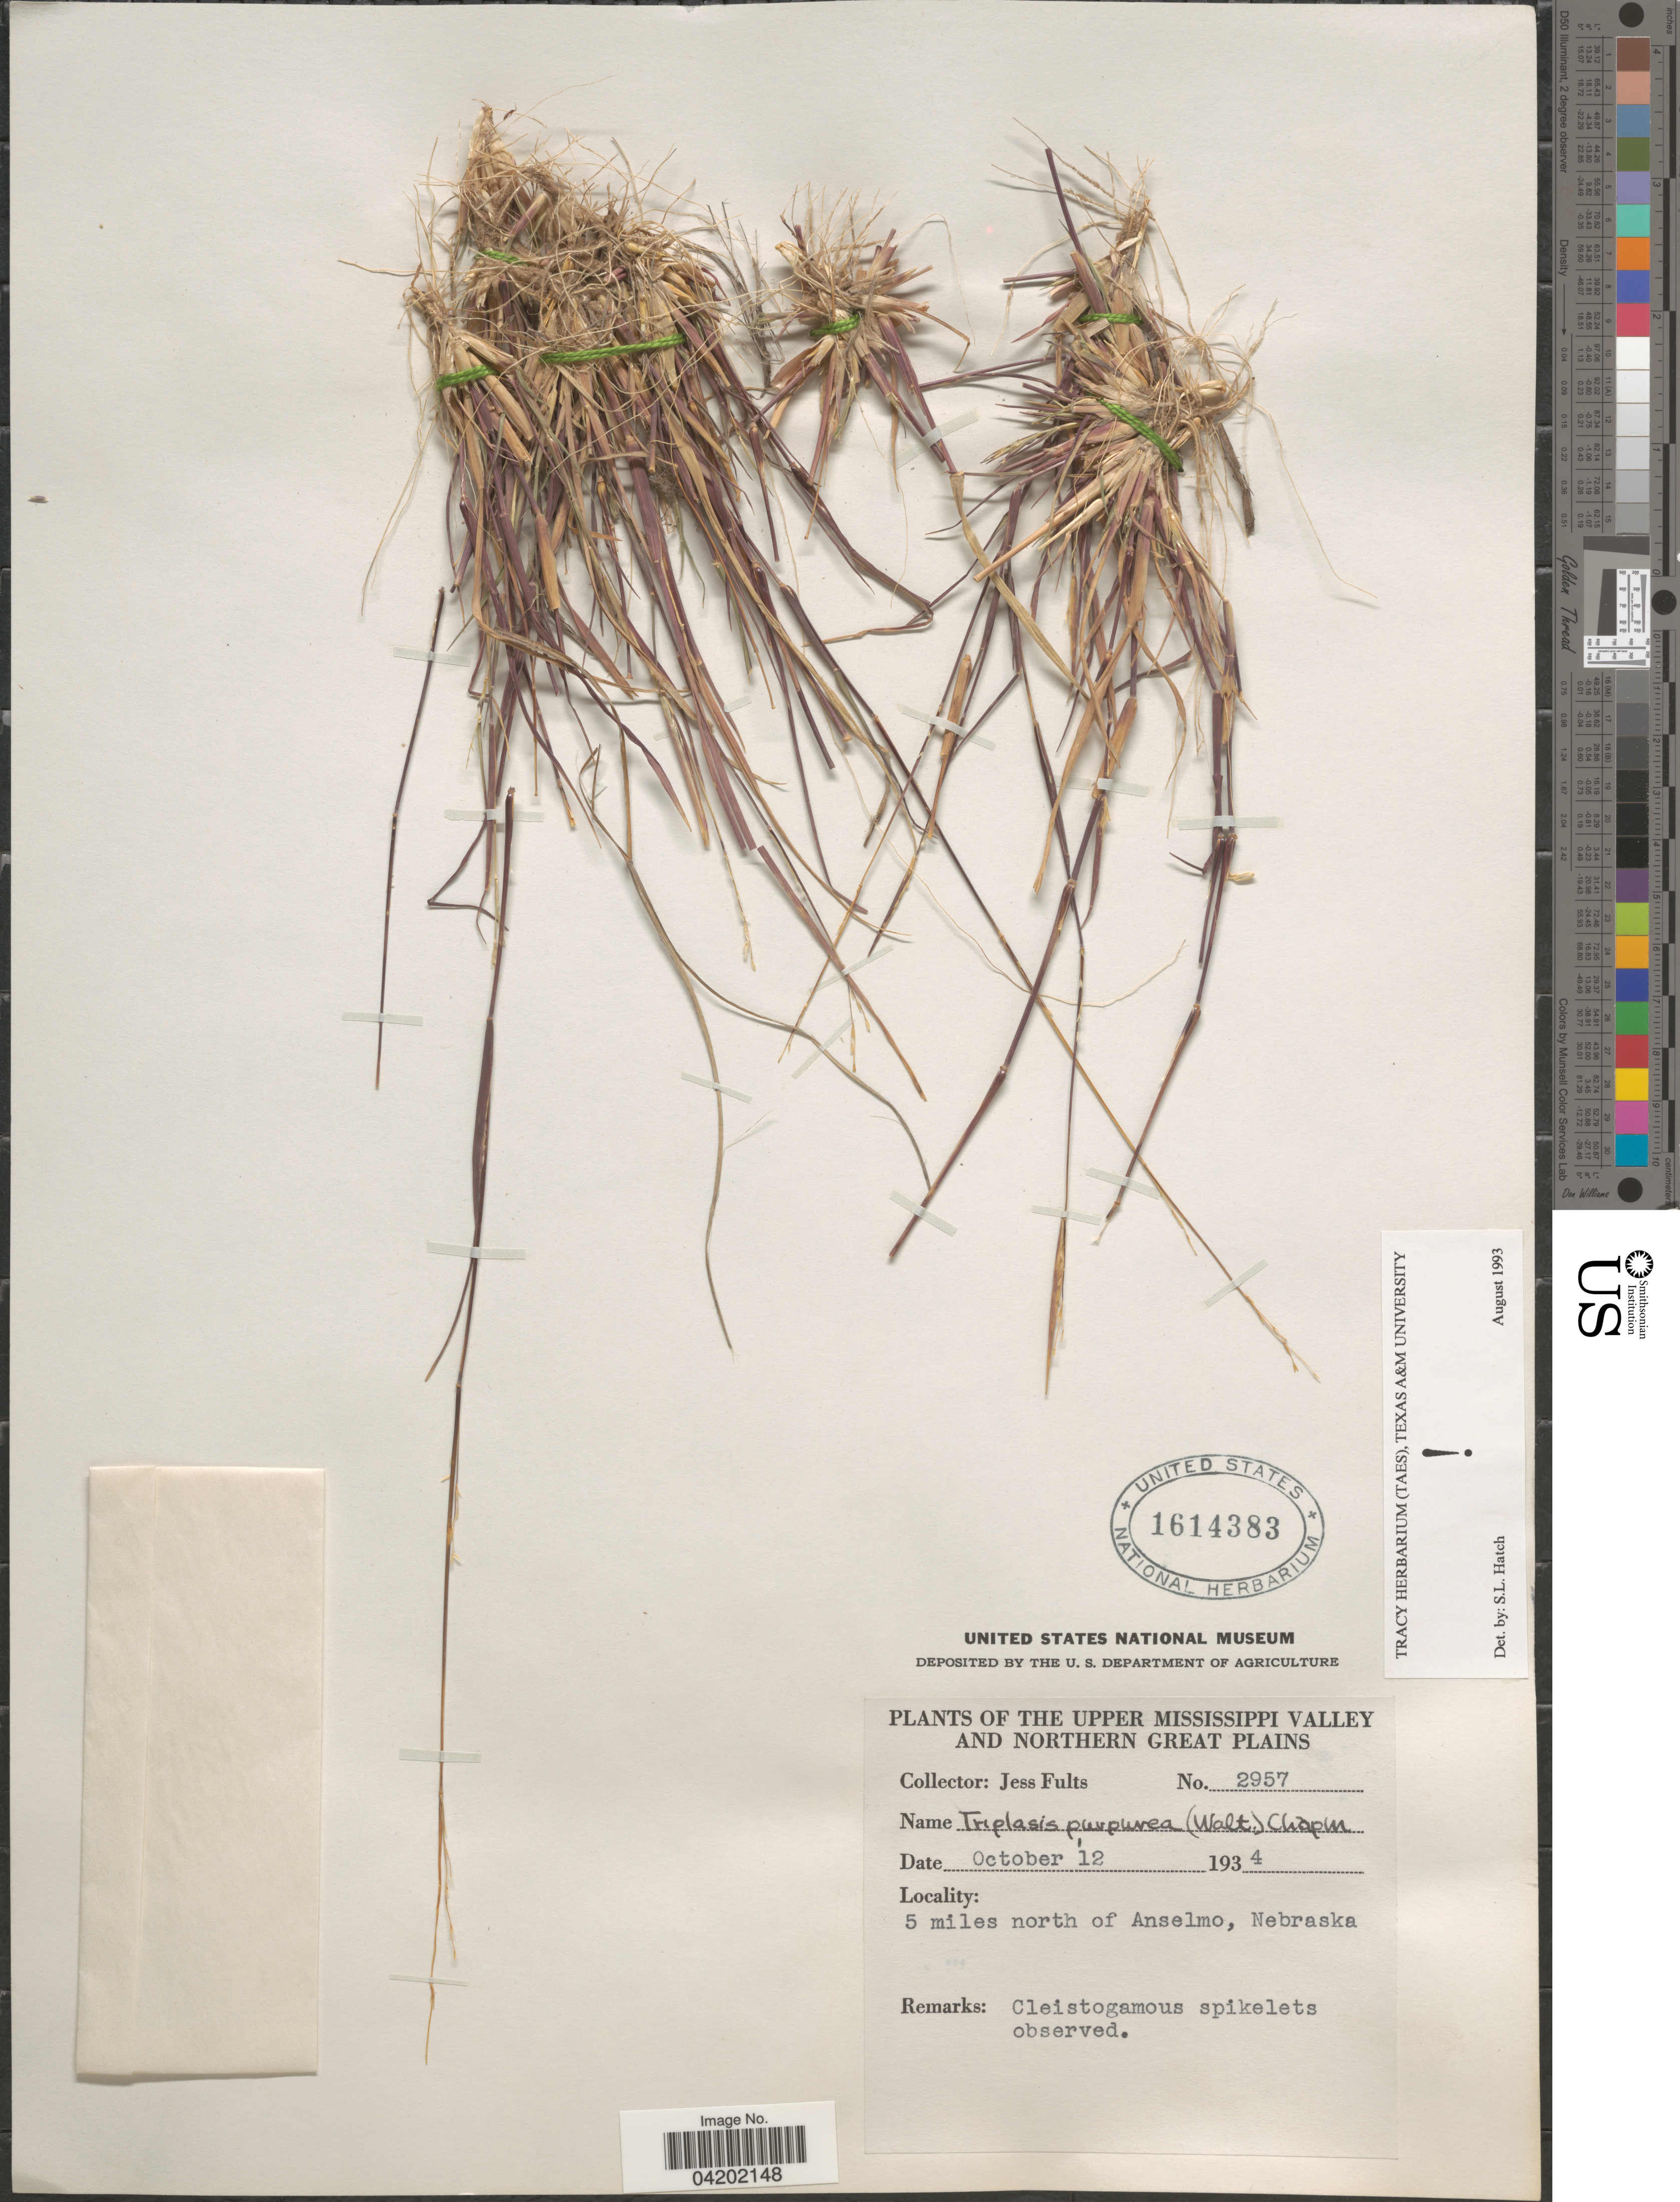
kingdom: Plantae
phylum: Tracheophyta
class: Liliopsida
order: Poales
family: Poaceae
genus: Triplasis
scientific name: Triplasis purpurea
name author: (Walter) Chapm.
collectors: J. Fults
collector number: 2957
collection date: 1934-10-12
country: United States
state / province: Nebraska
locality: Upper Mississippi Valley and Northern Great Plains. 5 miles north of Anselmo.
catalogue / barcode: US 1614383